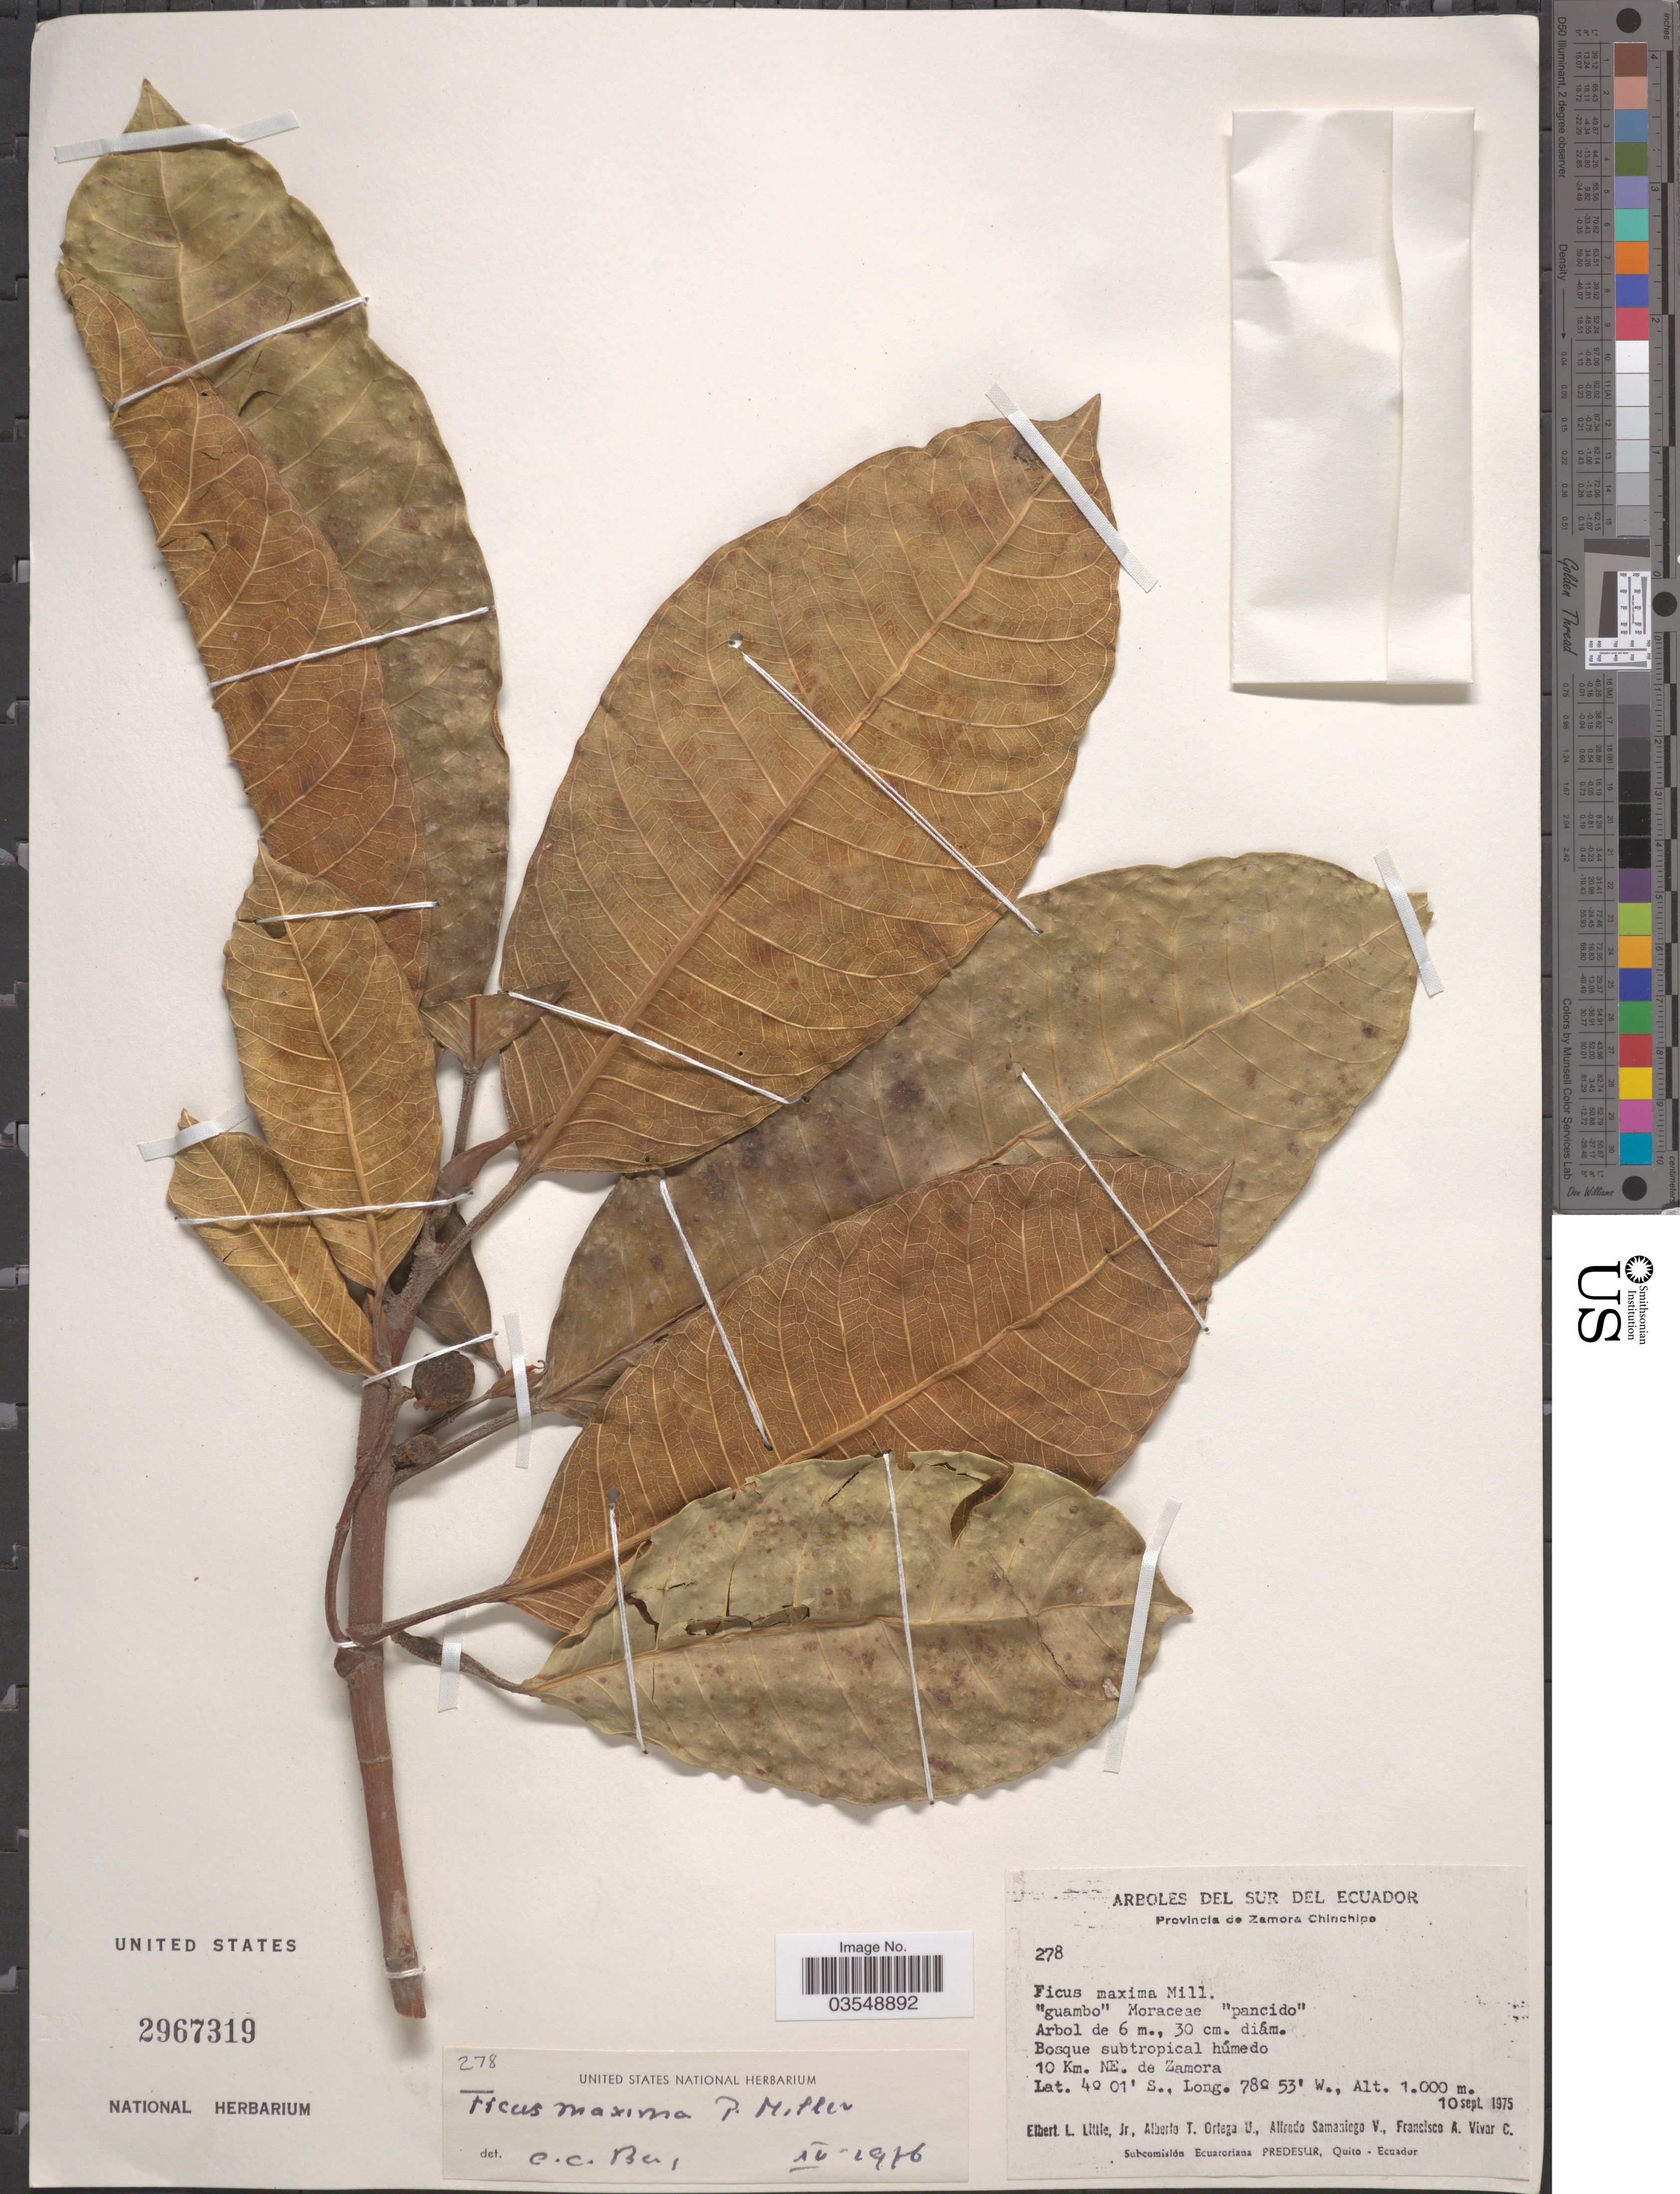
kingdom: Plantae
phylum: Tracheophyta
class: Magnoliopsida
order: Rosales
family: Moraceae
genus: Ficus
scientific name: Ficus radula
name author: Humb. & Bonpl. ex Willd.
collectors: E. L. Little, A. T. Ortega U., A. V. Samaniego & F. A. Vivar C.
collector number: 278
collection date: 1975-09-10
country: Ecuador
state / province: Zamora-Chinchipe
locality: Del Sur del Ecuador. 10 Km. NE. de Zamora.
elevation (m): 1000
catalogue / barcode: US 2967319